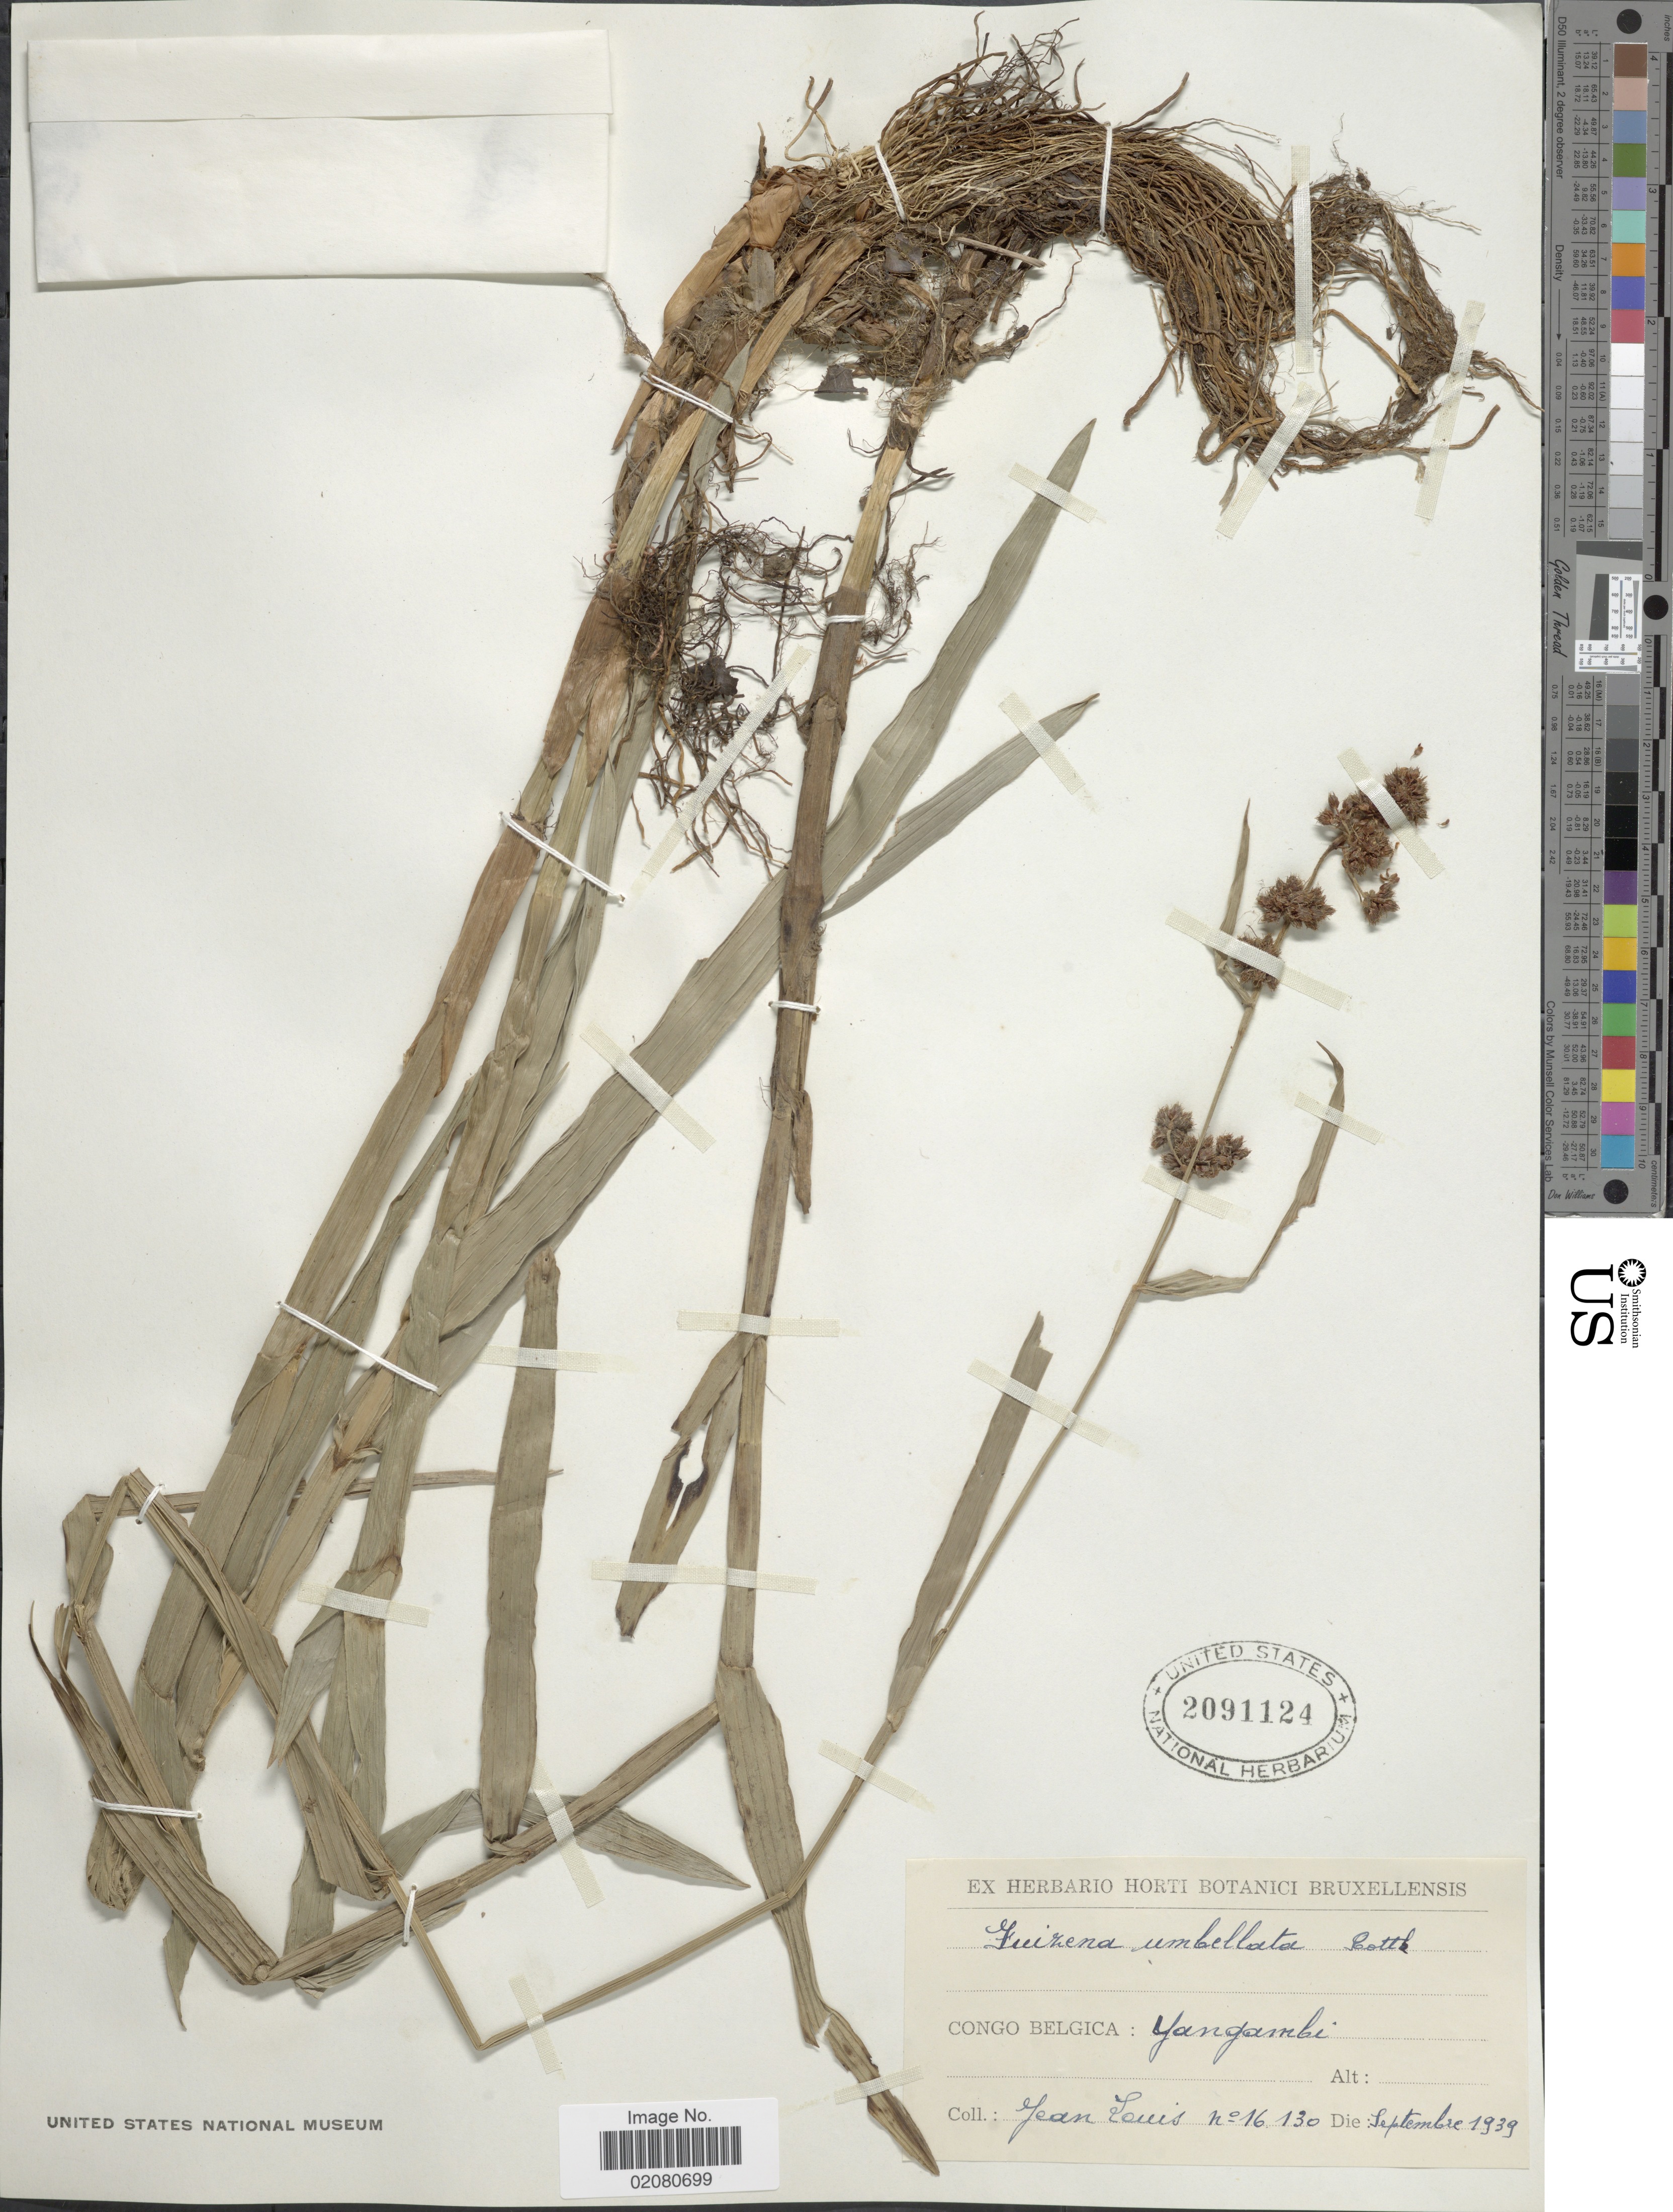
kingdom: Plantae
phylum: Tracheophyta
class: Liliopsida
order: Poales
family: Cyperaceae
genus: Fuirena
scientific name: Fuirena umbellata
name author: Rottb.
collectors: J. Louis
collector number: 16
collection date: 1939-09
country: Congo, Democratic Republic of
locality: Congo Belgica: Yangambi.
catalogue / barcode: US 2091124